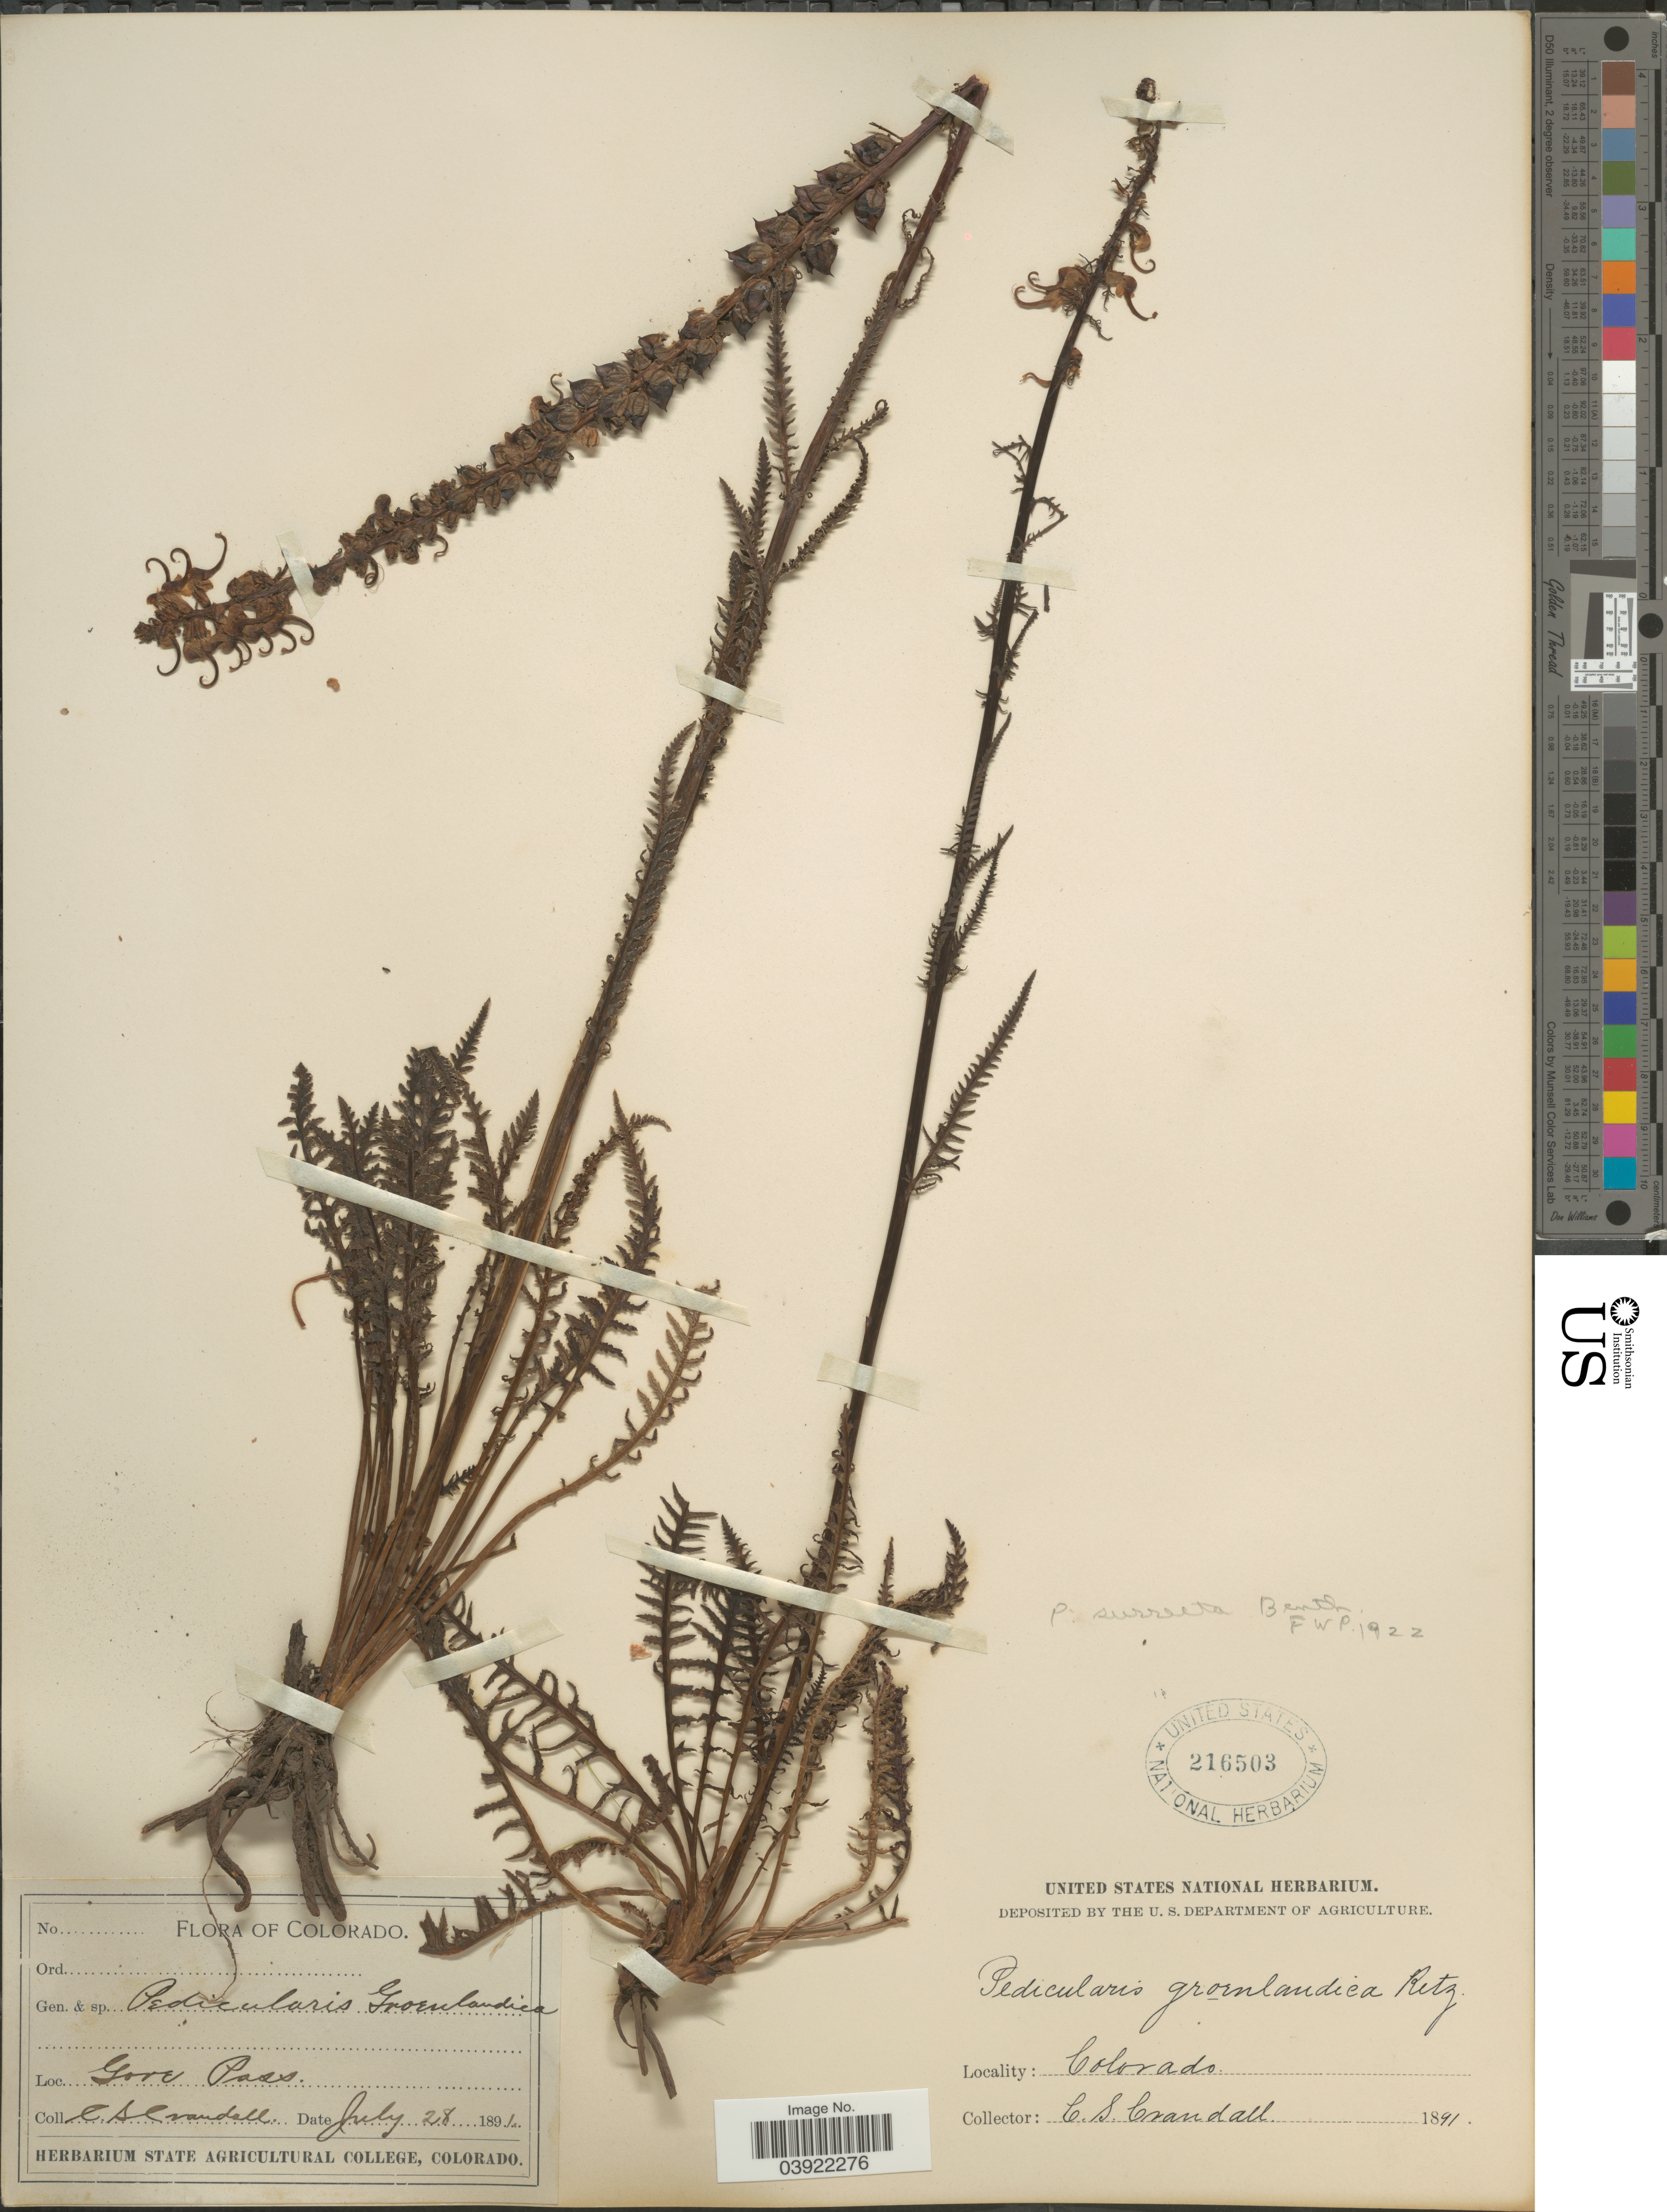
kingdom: Plantae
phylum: Tracheophyta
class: Magnoliopsida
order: Lamiales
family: Orobanchaceae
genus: Pedicularis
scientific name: Pedicularis groenlandica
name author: Retz.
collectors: C. Crandall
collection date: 1891-07-28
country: United States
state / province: Colorado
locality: Gove Pass.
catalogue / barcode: US 216503